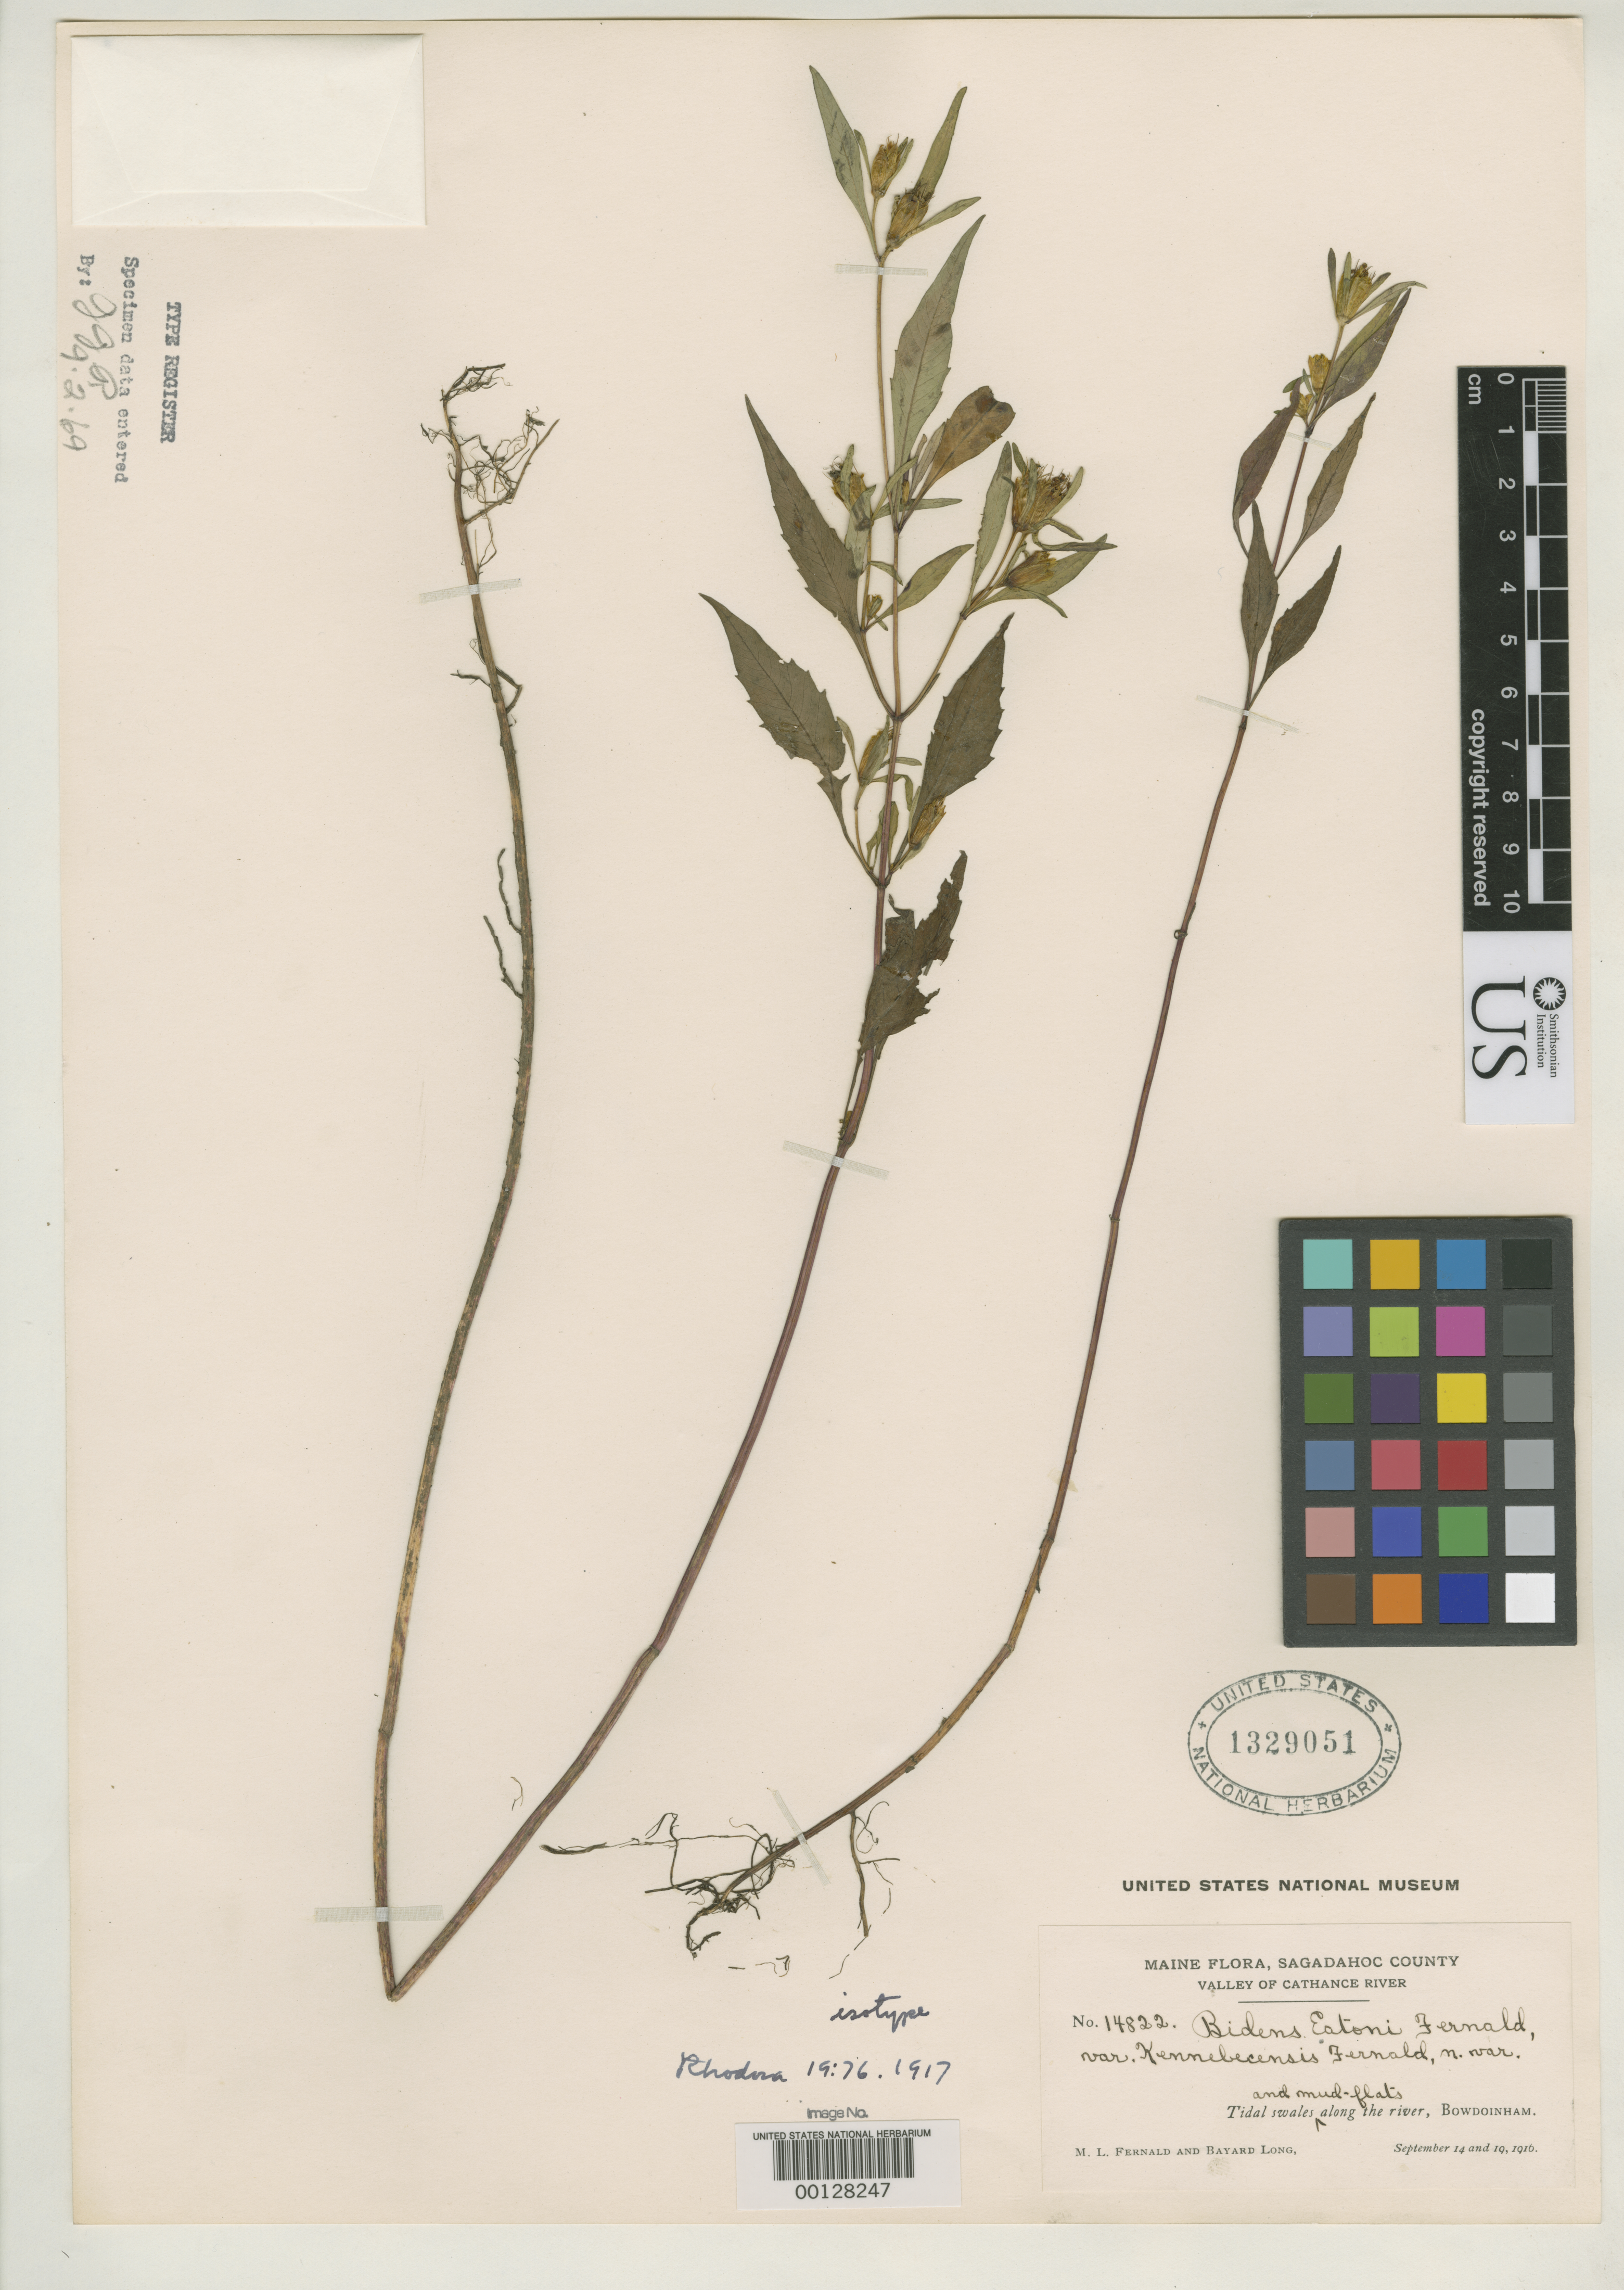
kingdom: Plantae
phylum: Tracheophyta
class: Magnoliopsida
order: Asterales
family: Asteraceae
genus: Bidens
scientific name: Bidens eatoni var. kennebecensis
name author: Fernald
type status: Isotype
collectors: M. L. Fernald & B. H. Long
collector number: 14822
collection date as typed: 14 Sep 1916 to 19 Sep 1916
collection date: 1916-09-14/1916-09-19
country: United States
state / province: Maine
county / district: Sagadahoc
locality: Bowdoinham, Cathrance River.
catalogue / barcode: US 1329051